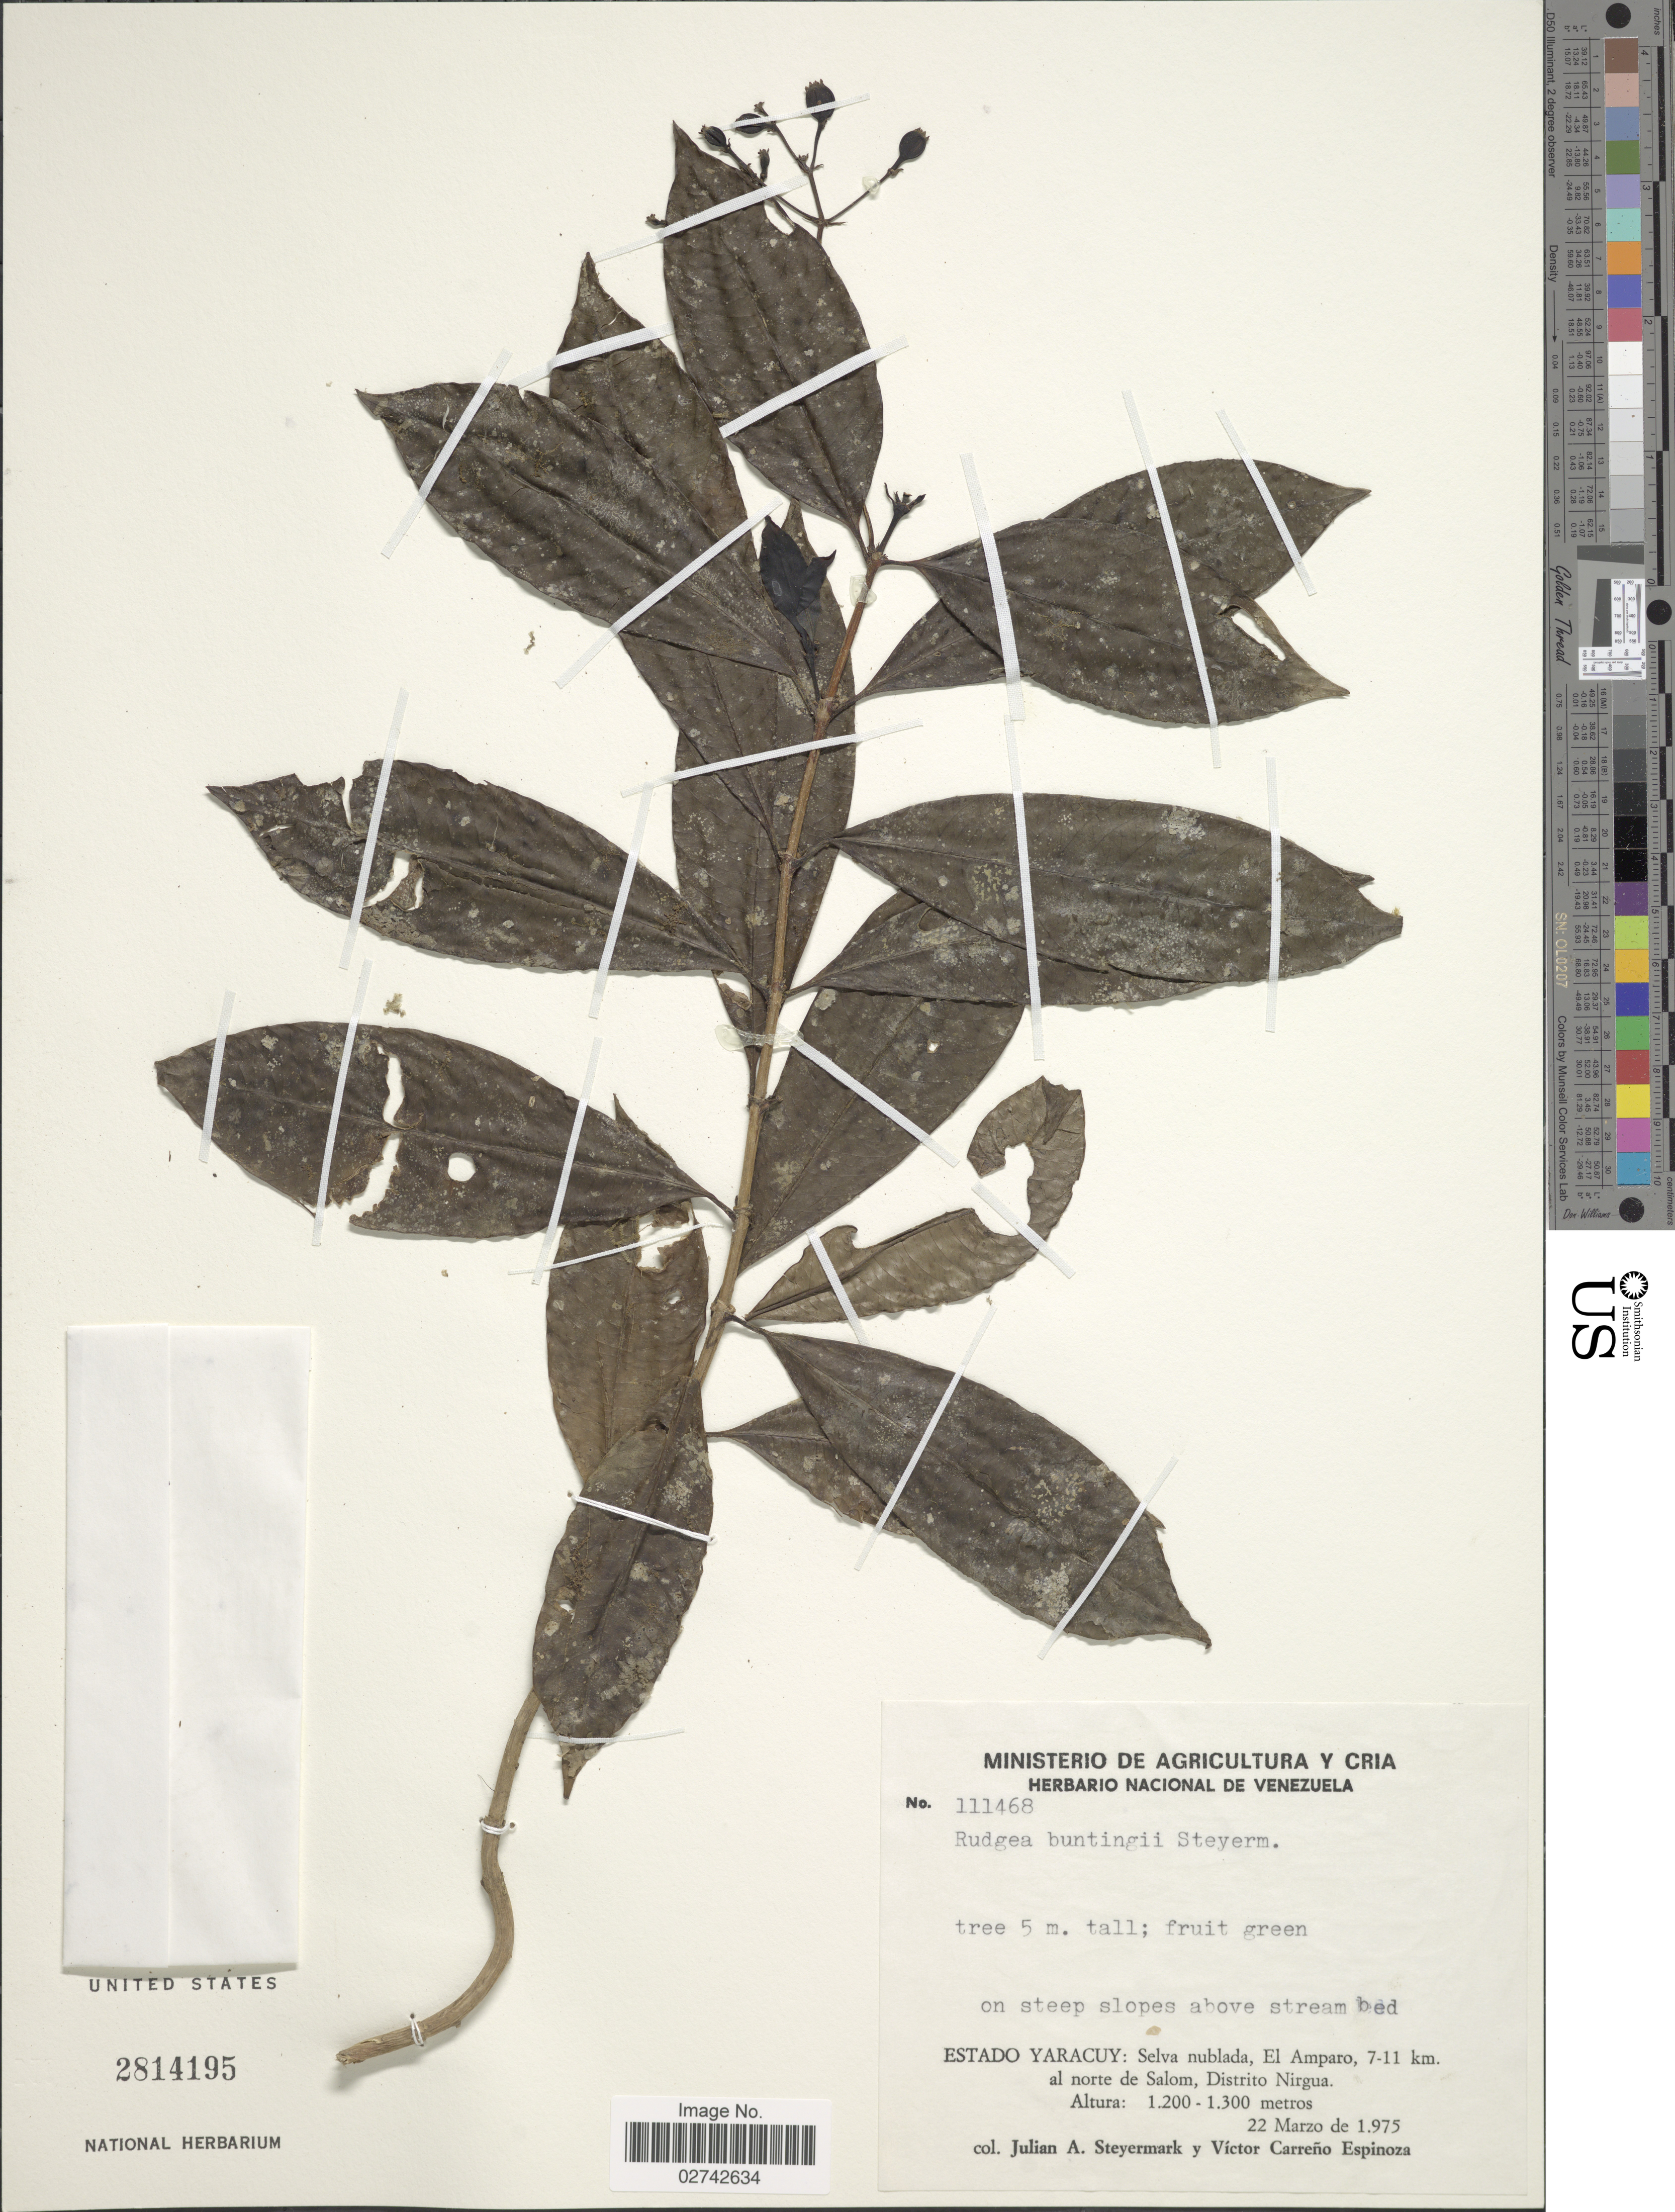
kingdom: Plantae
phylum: Tracheophyta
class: Magnoliopsida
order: Gentianales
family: Rubiaceae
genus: Rudgea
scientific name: Rudgea buntingii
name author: Steyerm.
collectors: J. Steyermark & V. Espinoza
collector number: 111468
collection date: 1975-03-22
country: Venezuela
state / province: Yaracuy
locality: Selva nublada, El Amparo, 7-11 km. al norte de Salom, Distrito Nirgua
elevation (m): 1200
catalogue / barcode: US 2814195